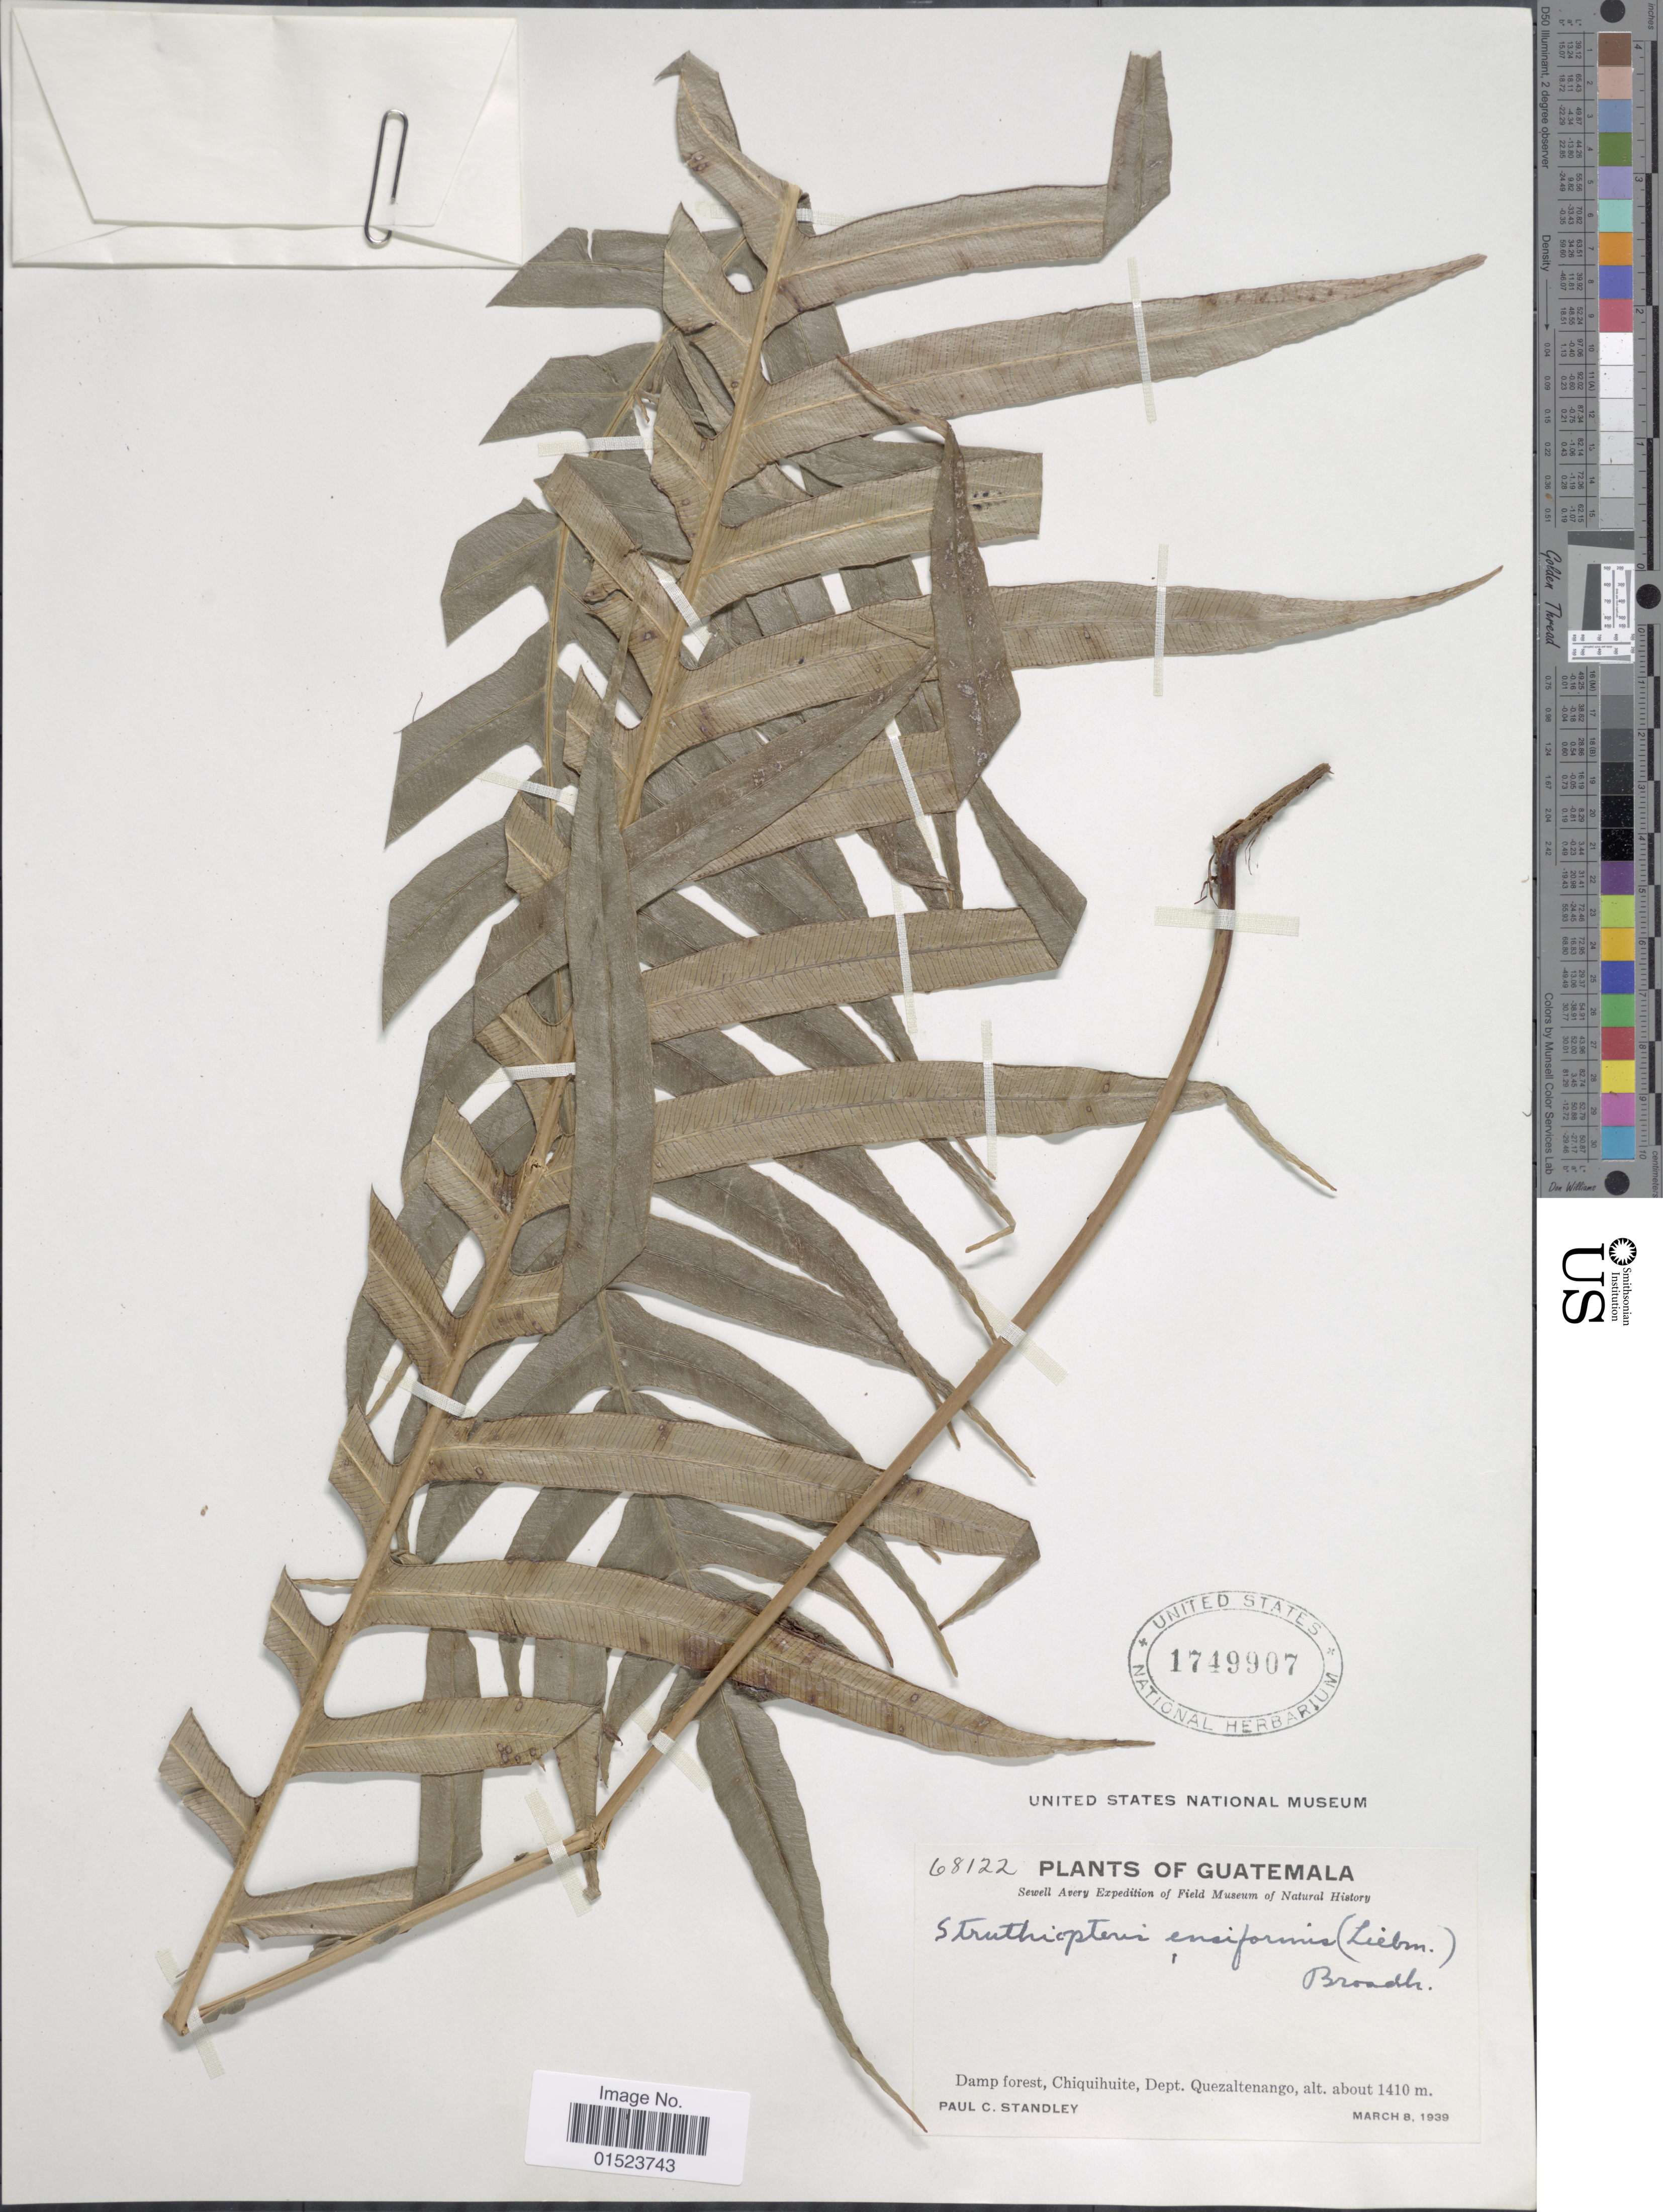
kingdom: Plantae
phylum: Tracheophyta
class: Polypodiopsida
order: Polypodiales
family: Blechnaceae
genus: Blechnum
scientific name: Blechnum ensiforme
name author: (Liebm.) C. Chr.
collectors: P. C. Standley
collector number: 68122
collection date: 1939-03-08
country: Guatemala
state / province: Quetzaltenango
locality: Damp forest, Chiquihuite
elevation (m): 1410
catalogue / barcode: US 1749907